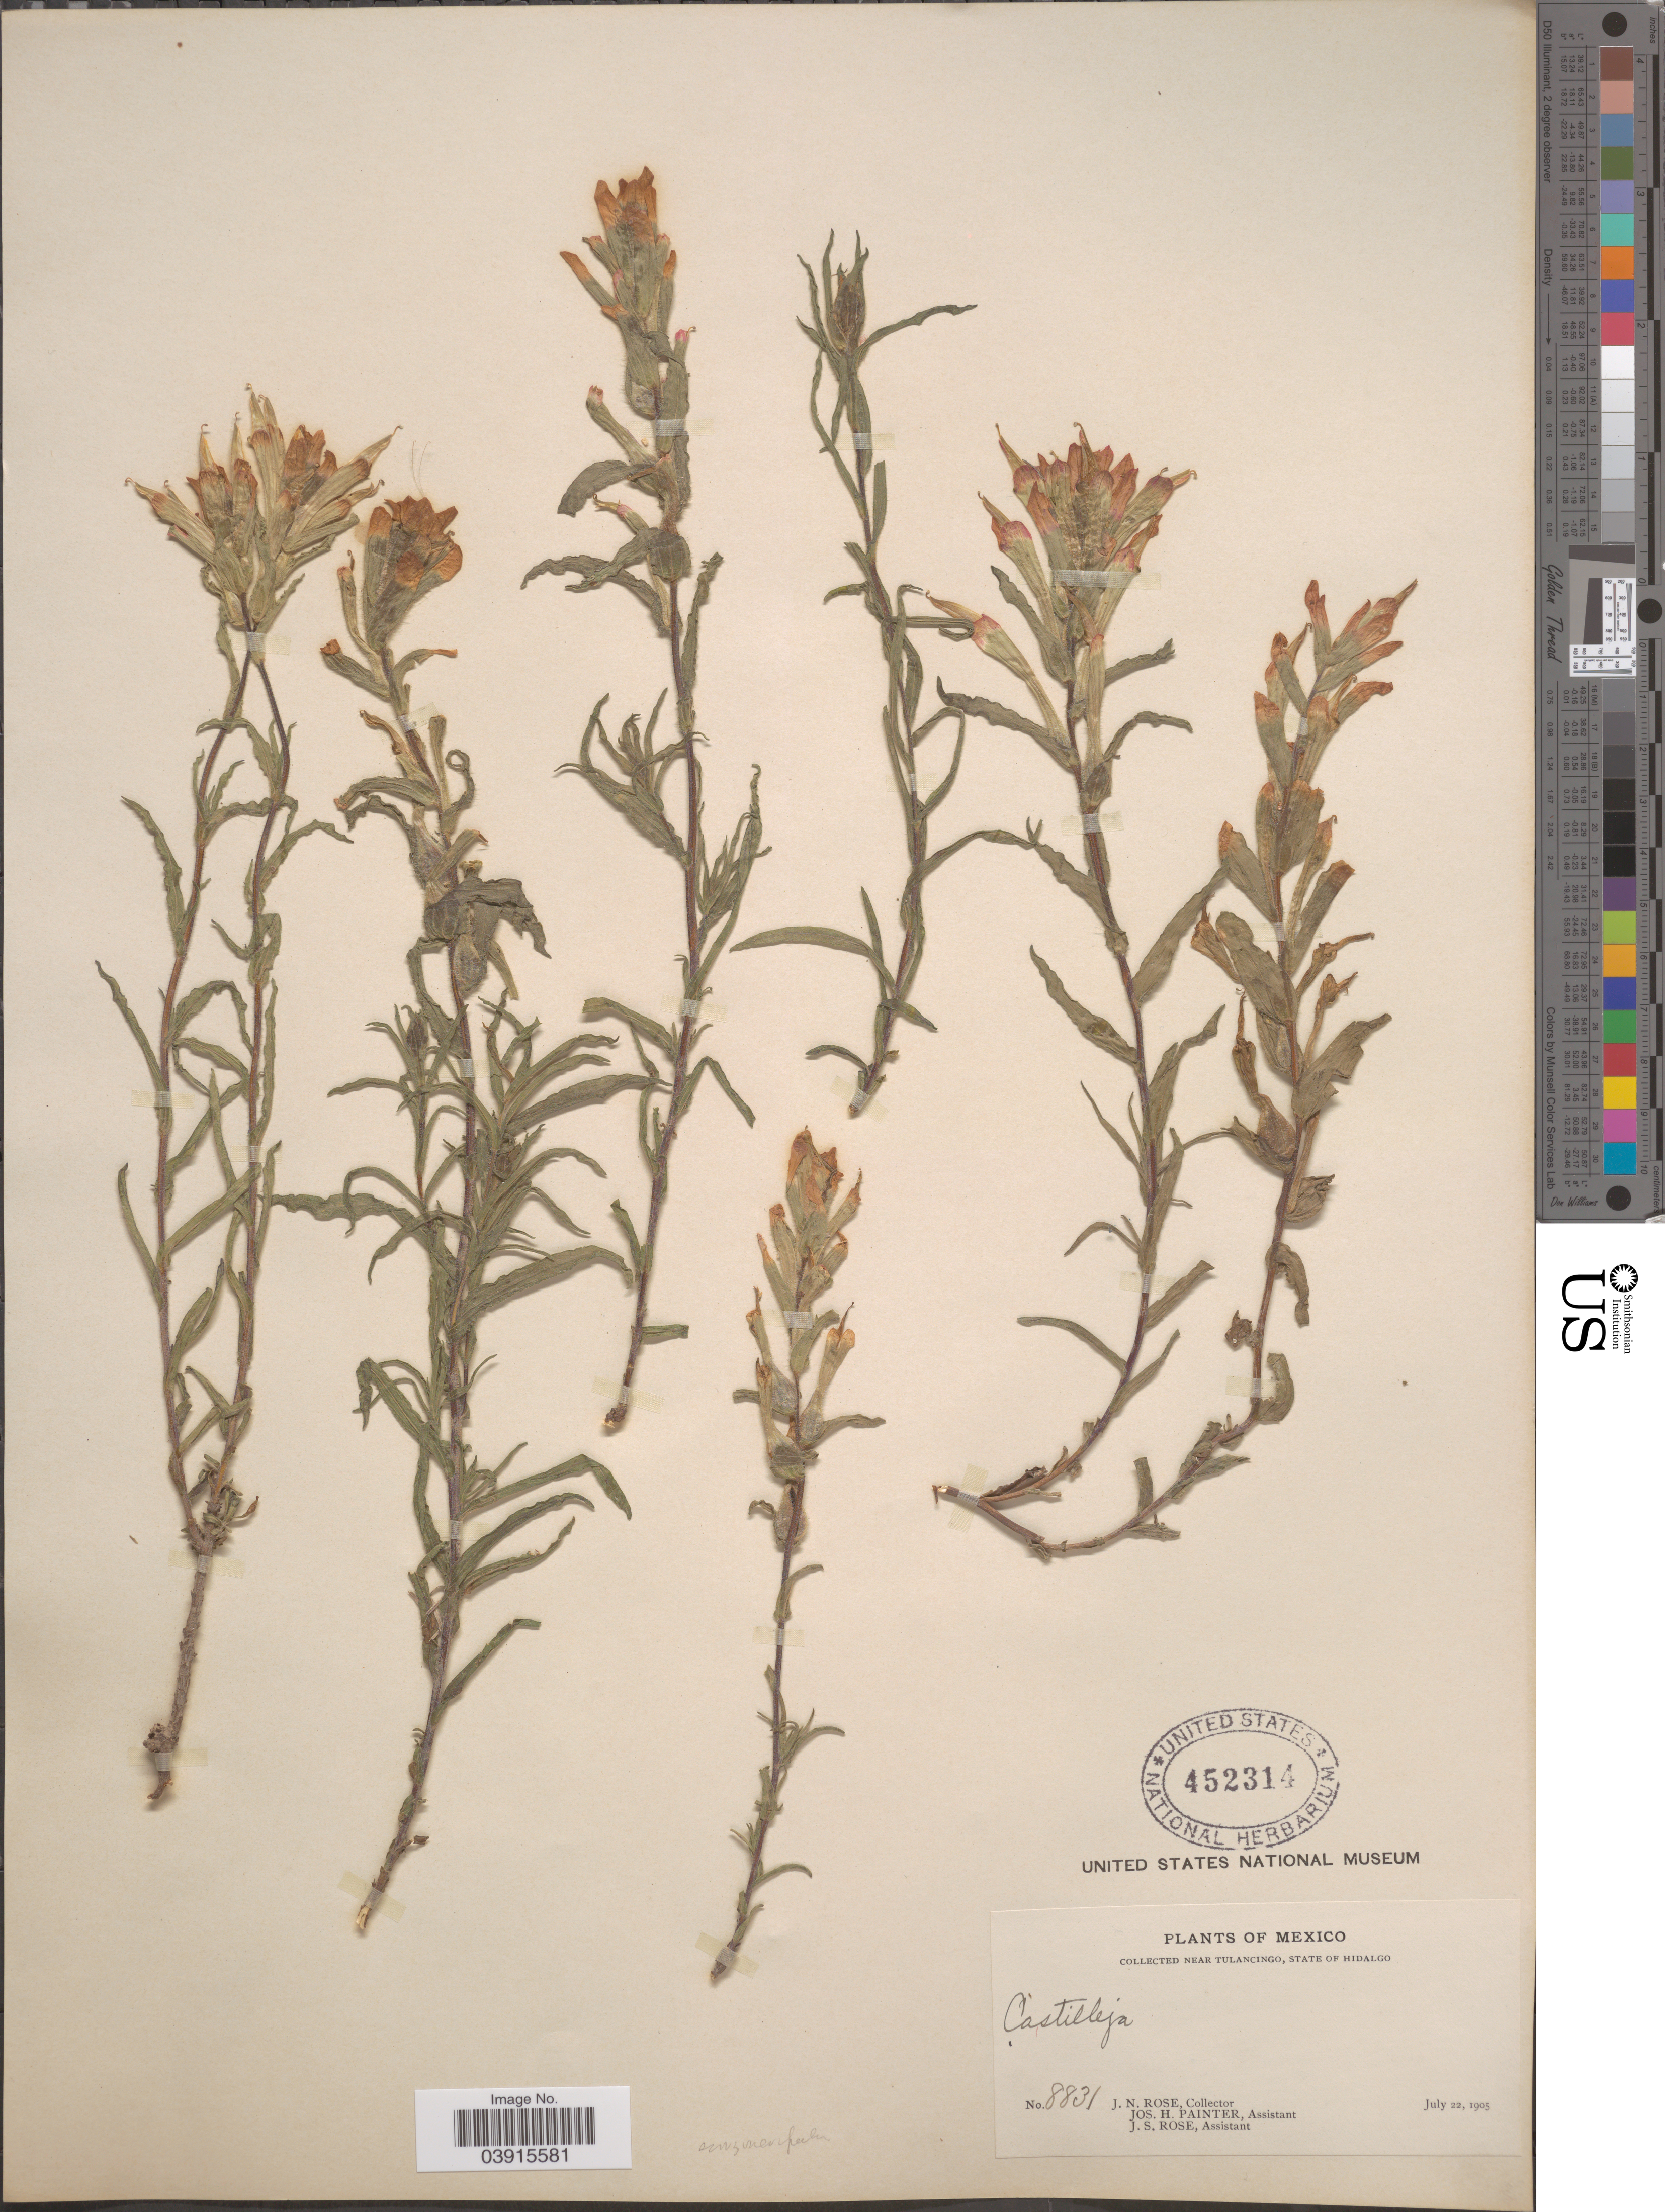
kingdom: Plantae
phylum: Tracheophyta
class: Magnoliopsida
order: Lamiales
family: Orobanchaceae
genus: Castilleja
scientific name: Castilleja scorzonerifolia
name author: Kunth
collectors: J. N. Rose, J. H. Painter & J. S. Rose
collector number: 8831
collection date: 1905-07-22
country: Mexico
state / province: Hidalgo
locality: Near Tulancingo.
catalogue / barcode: US 452314